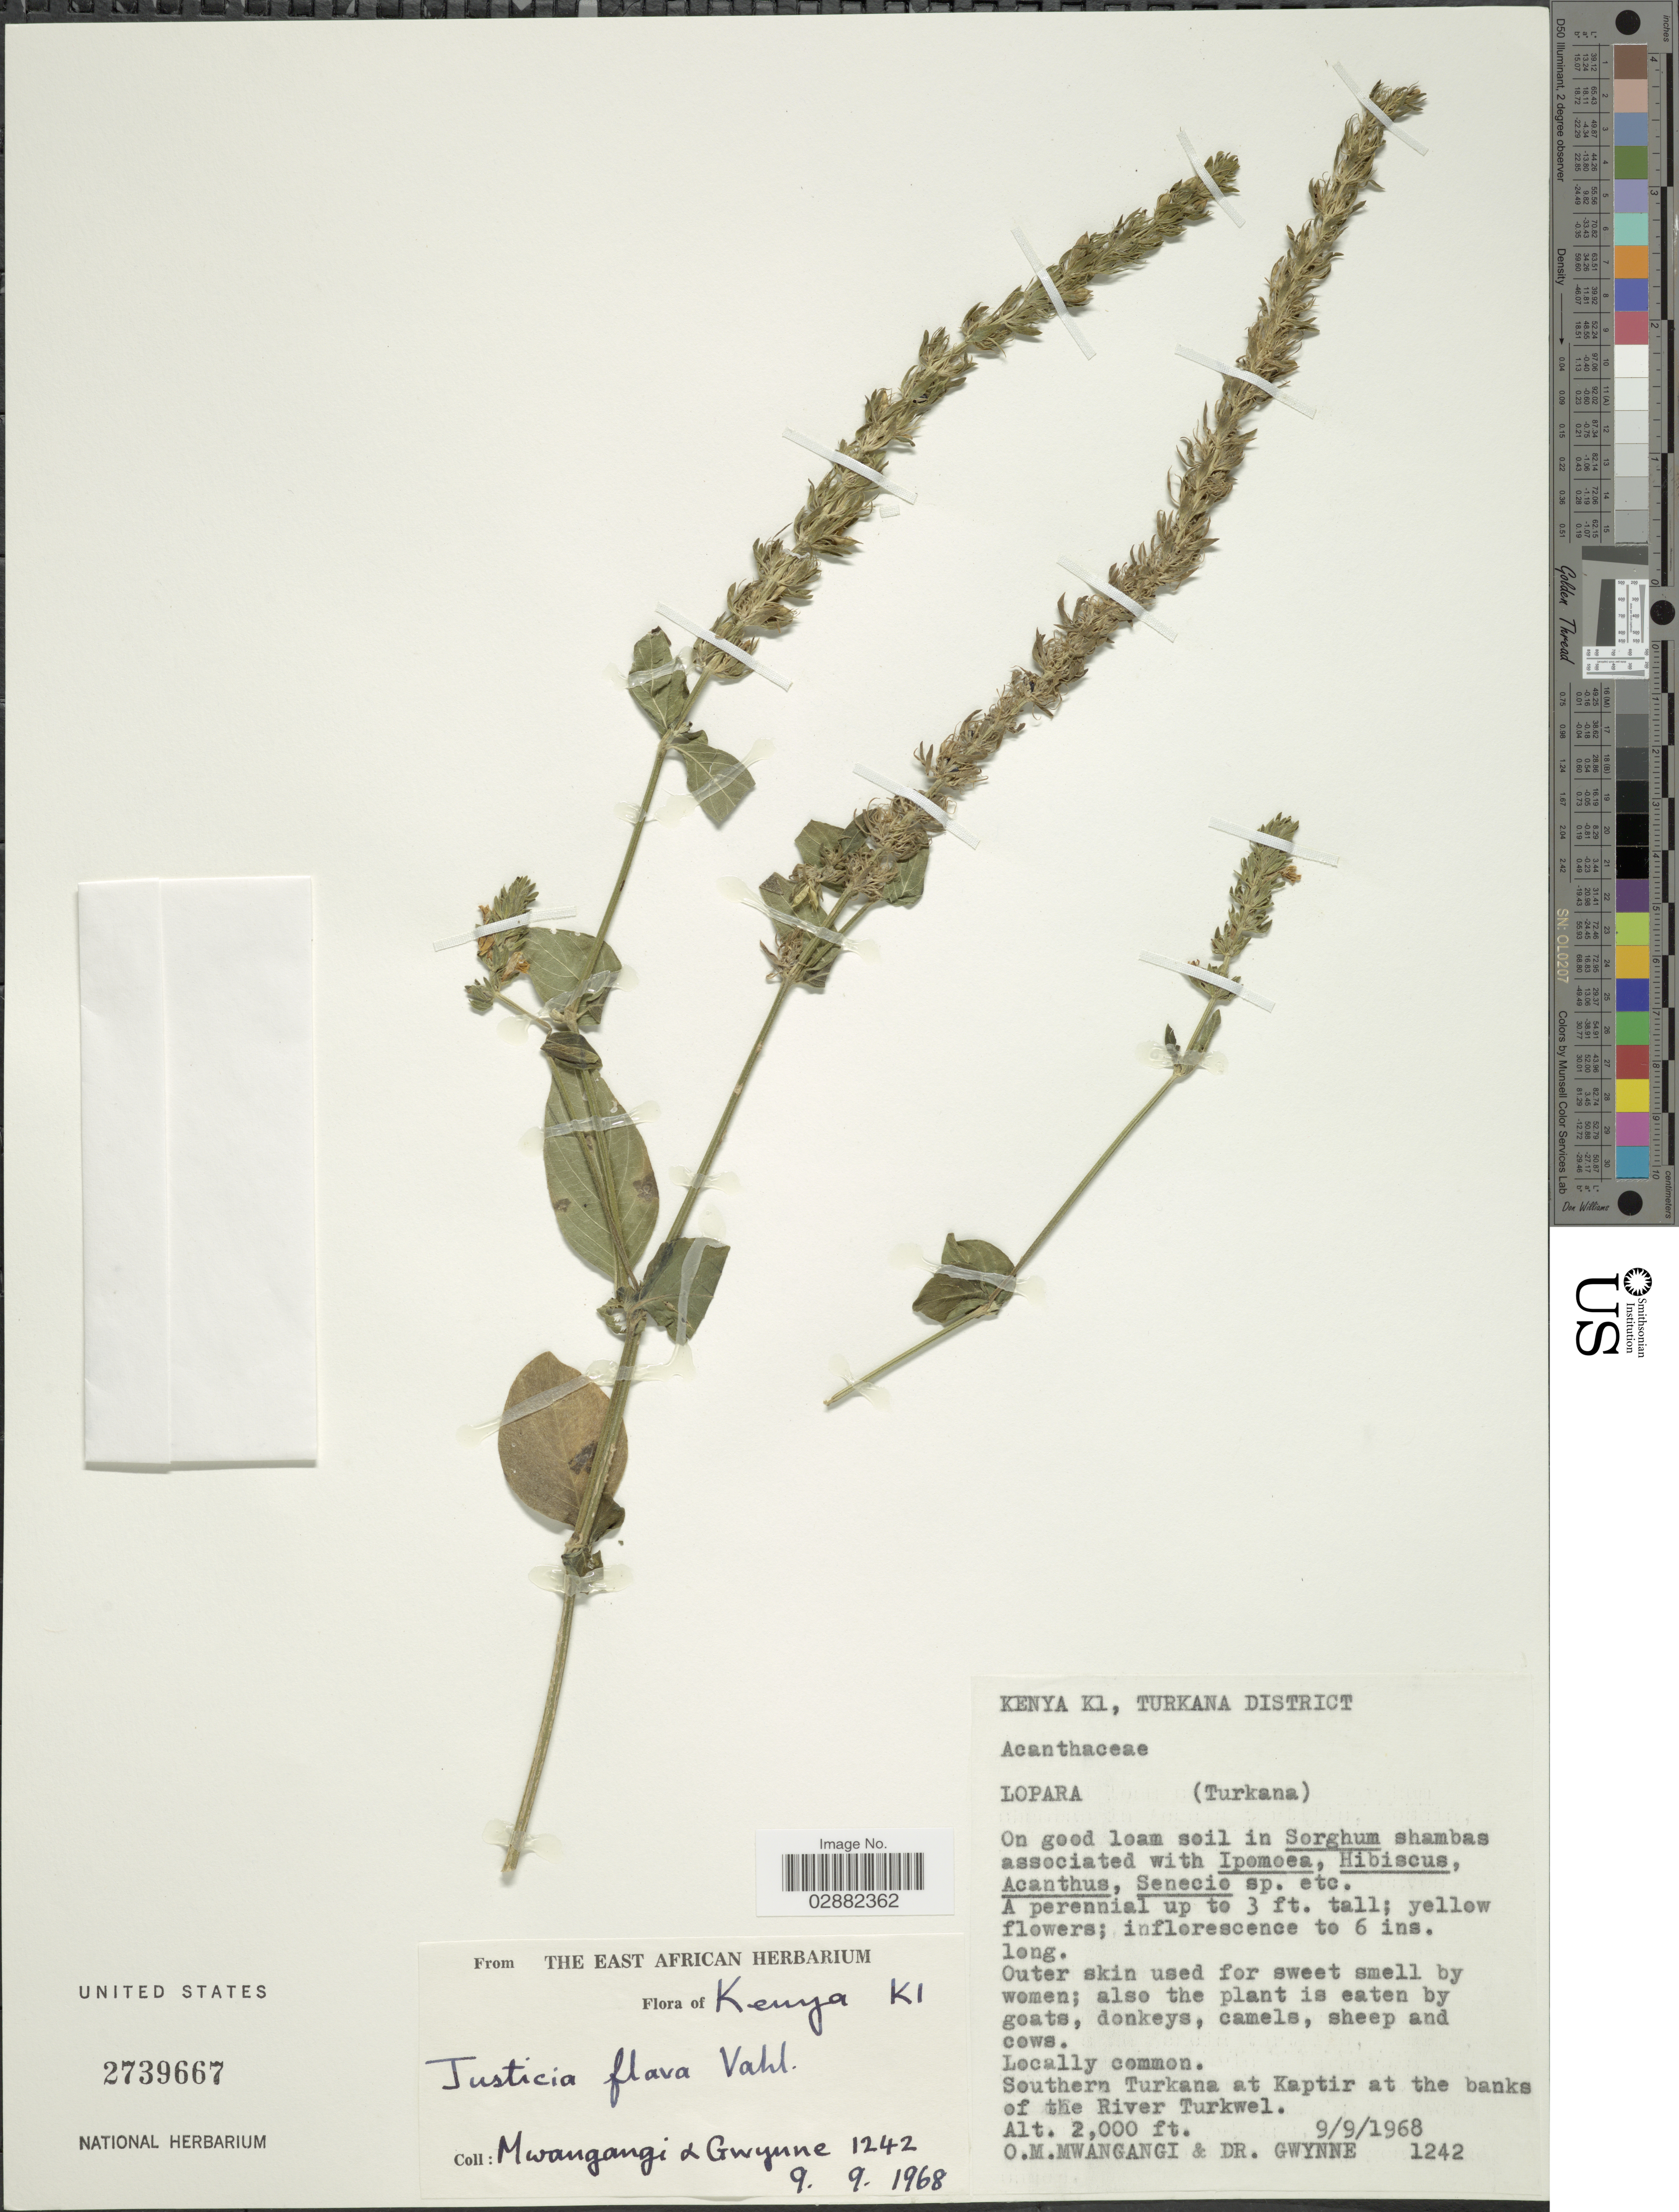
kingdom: Plantae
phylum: Tracheophyta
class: Magnoliopsida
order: Lamiales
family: Acanthaceae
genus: Justicia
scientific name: Justicia flava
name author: (Forssk.) Vahl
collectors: O. M. Mwangangi & -. Gwynne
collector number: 1242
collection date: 1968-09-09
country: Kenya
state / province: Turkana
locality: Kenya K1, Turkana District. Southern Turkana at Kaptir at the banks of the River Turkwel.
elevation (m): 610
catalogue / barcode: US 2739667